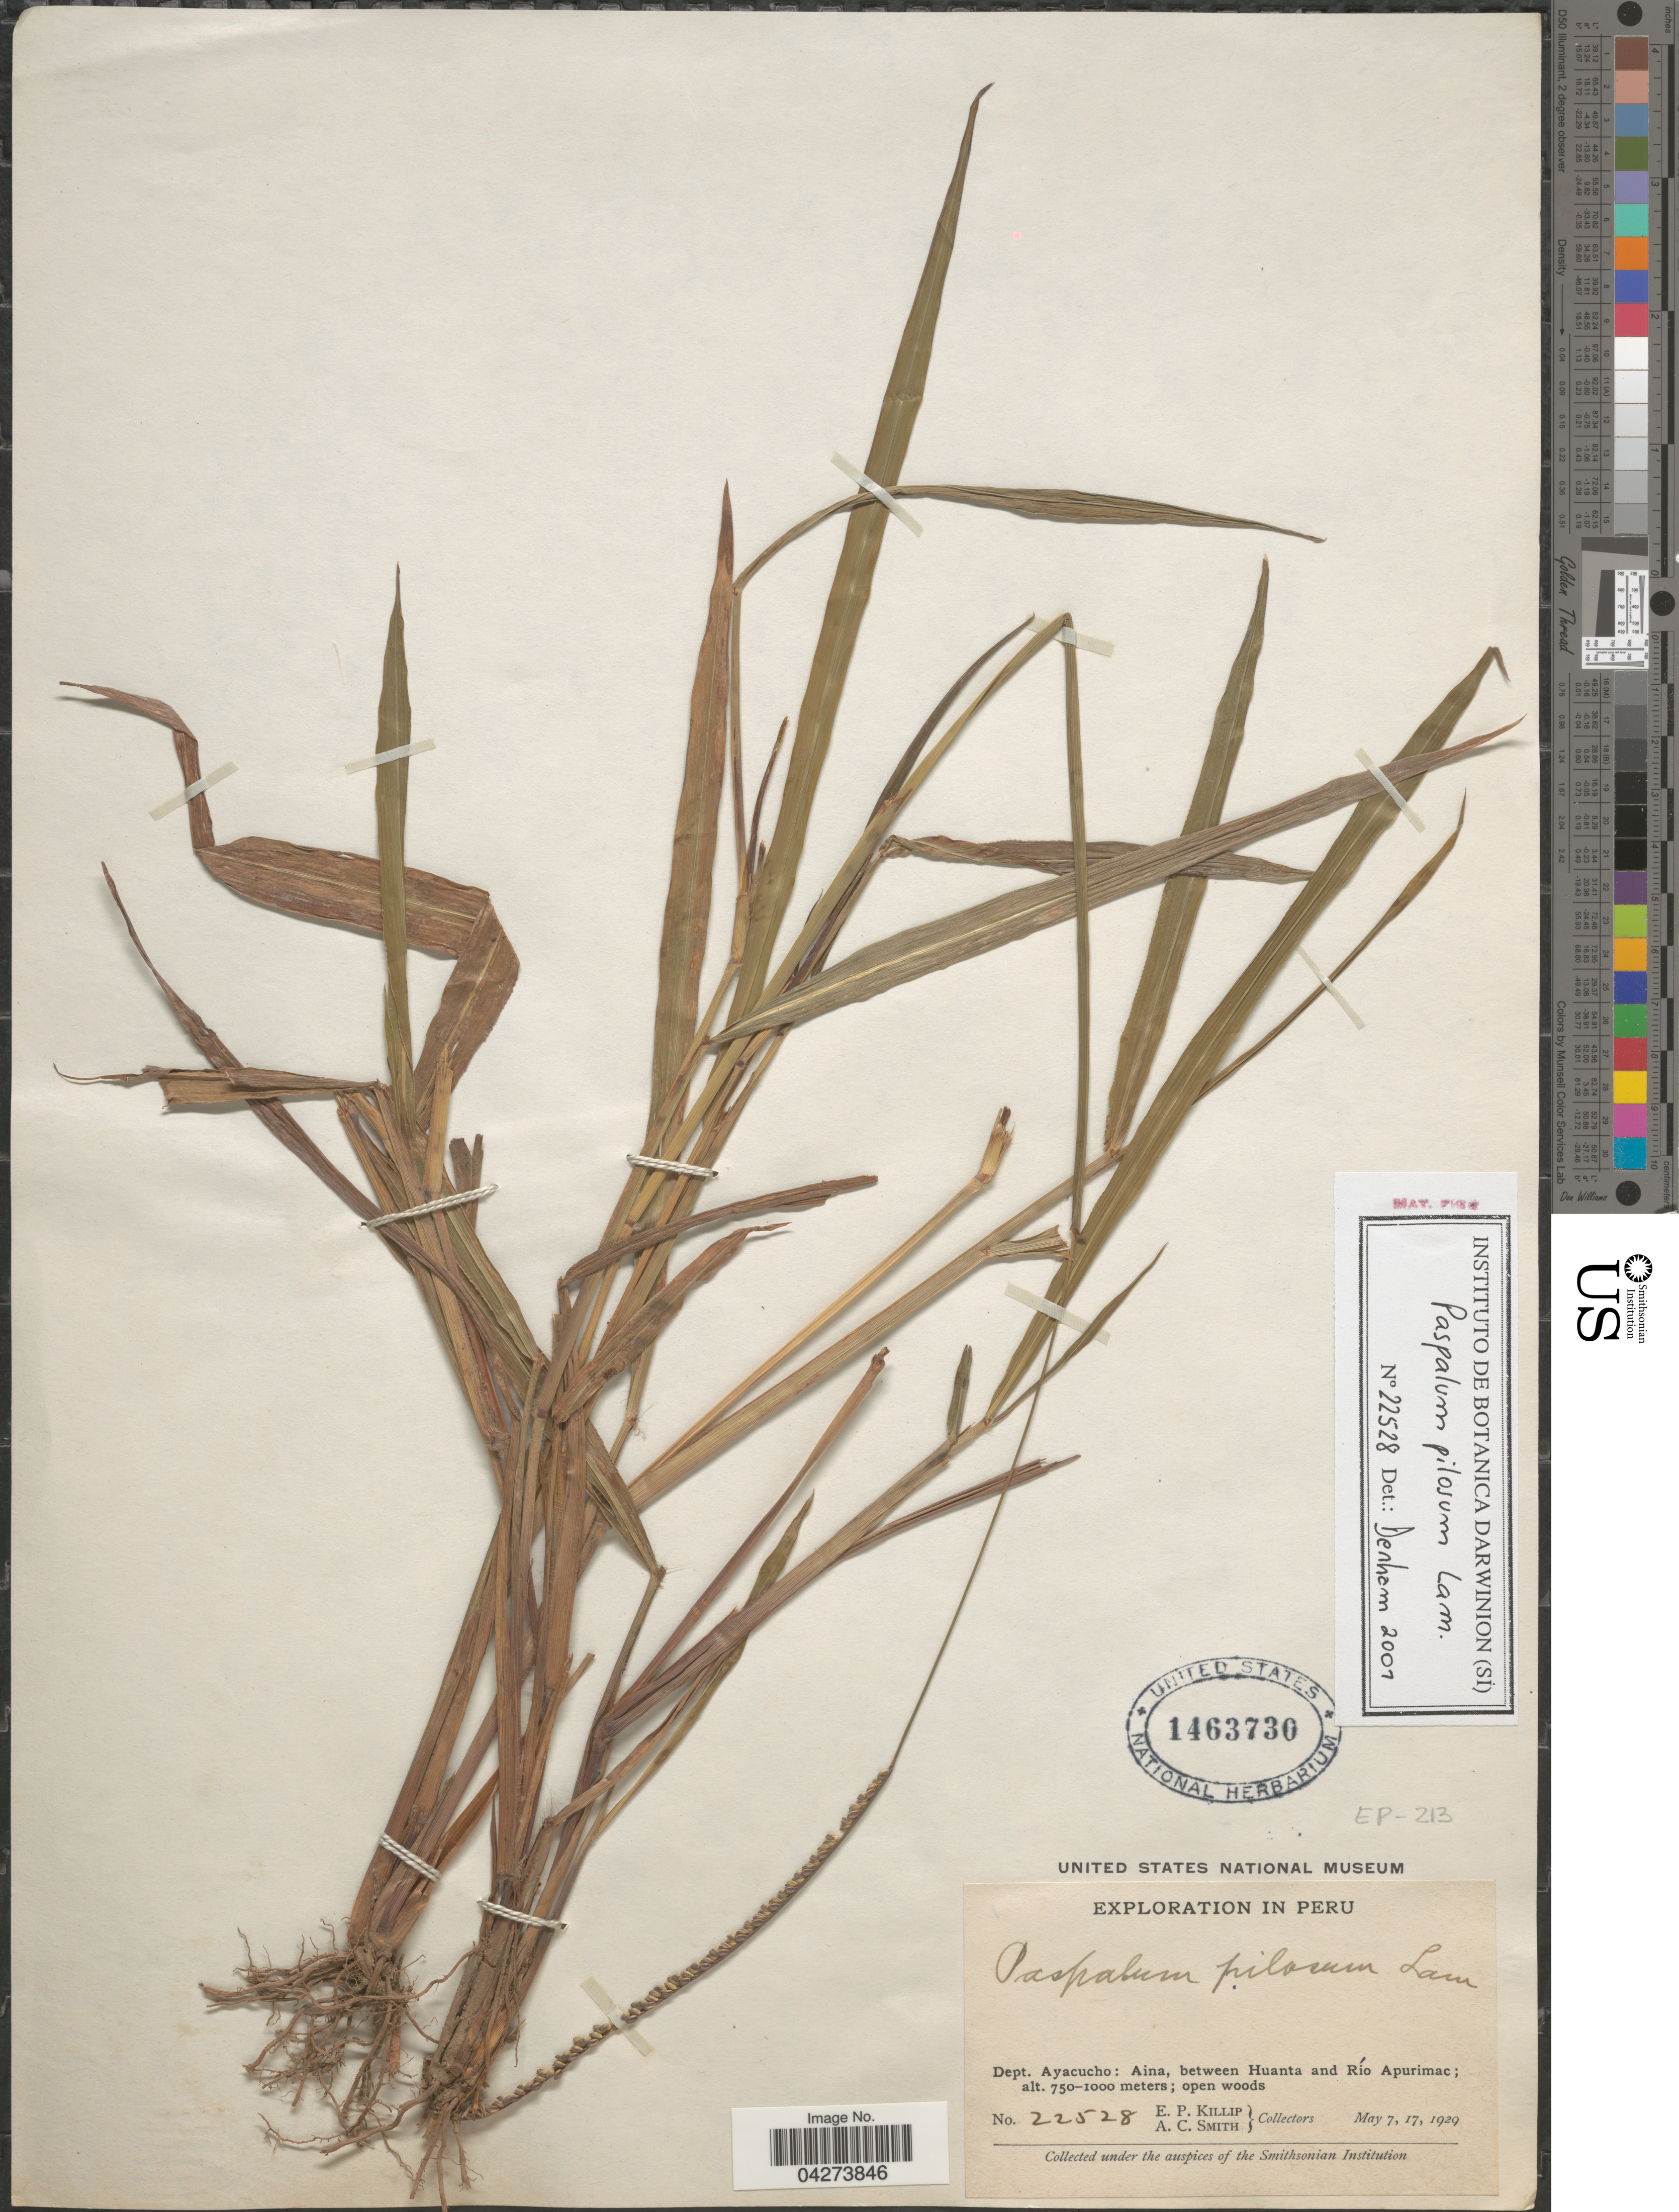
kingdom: Plantae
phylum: Tracheophyta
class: Liliopsida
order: Poales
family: Poaceae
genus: Paspalum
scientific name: Paspalum pilosum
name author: Lam.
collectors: E. P. Killip & A. C. Smith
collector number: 22528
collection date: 1929-05-07/1929-05-17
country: Peru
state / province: Ayacucho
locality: Exploration In Peru. Dept. Ayacucho: Aina, between Huanta and Río Apurimac.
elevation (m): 750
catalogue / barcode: US 1463730